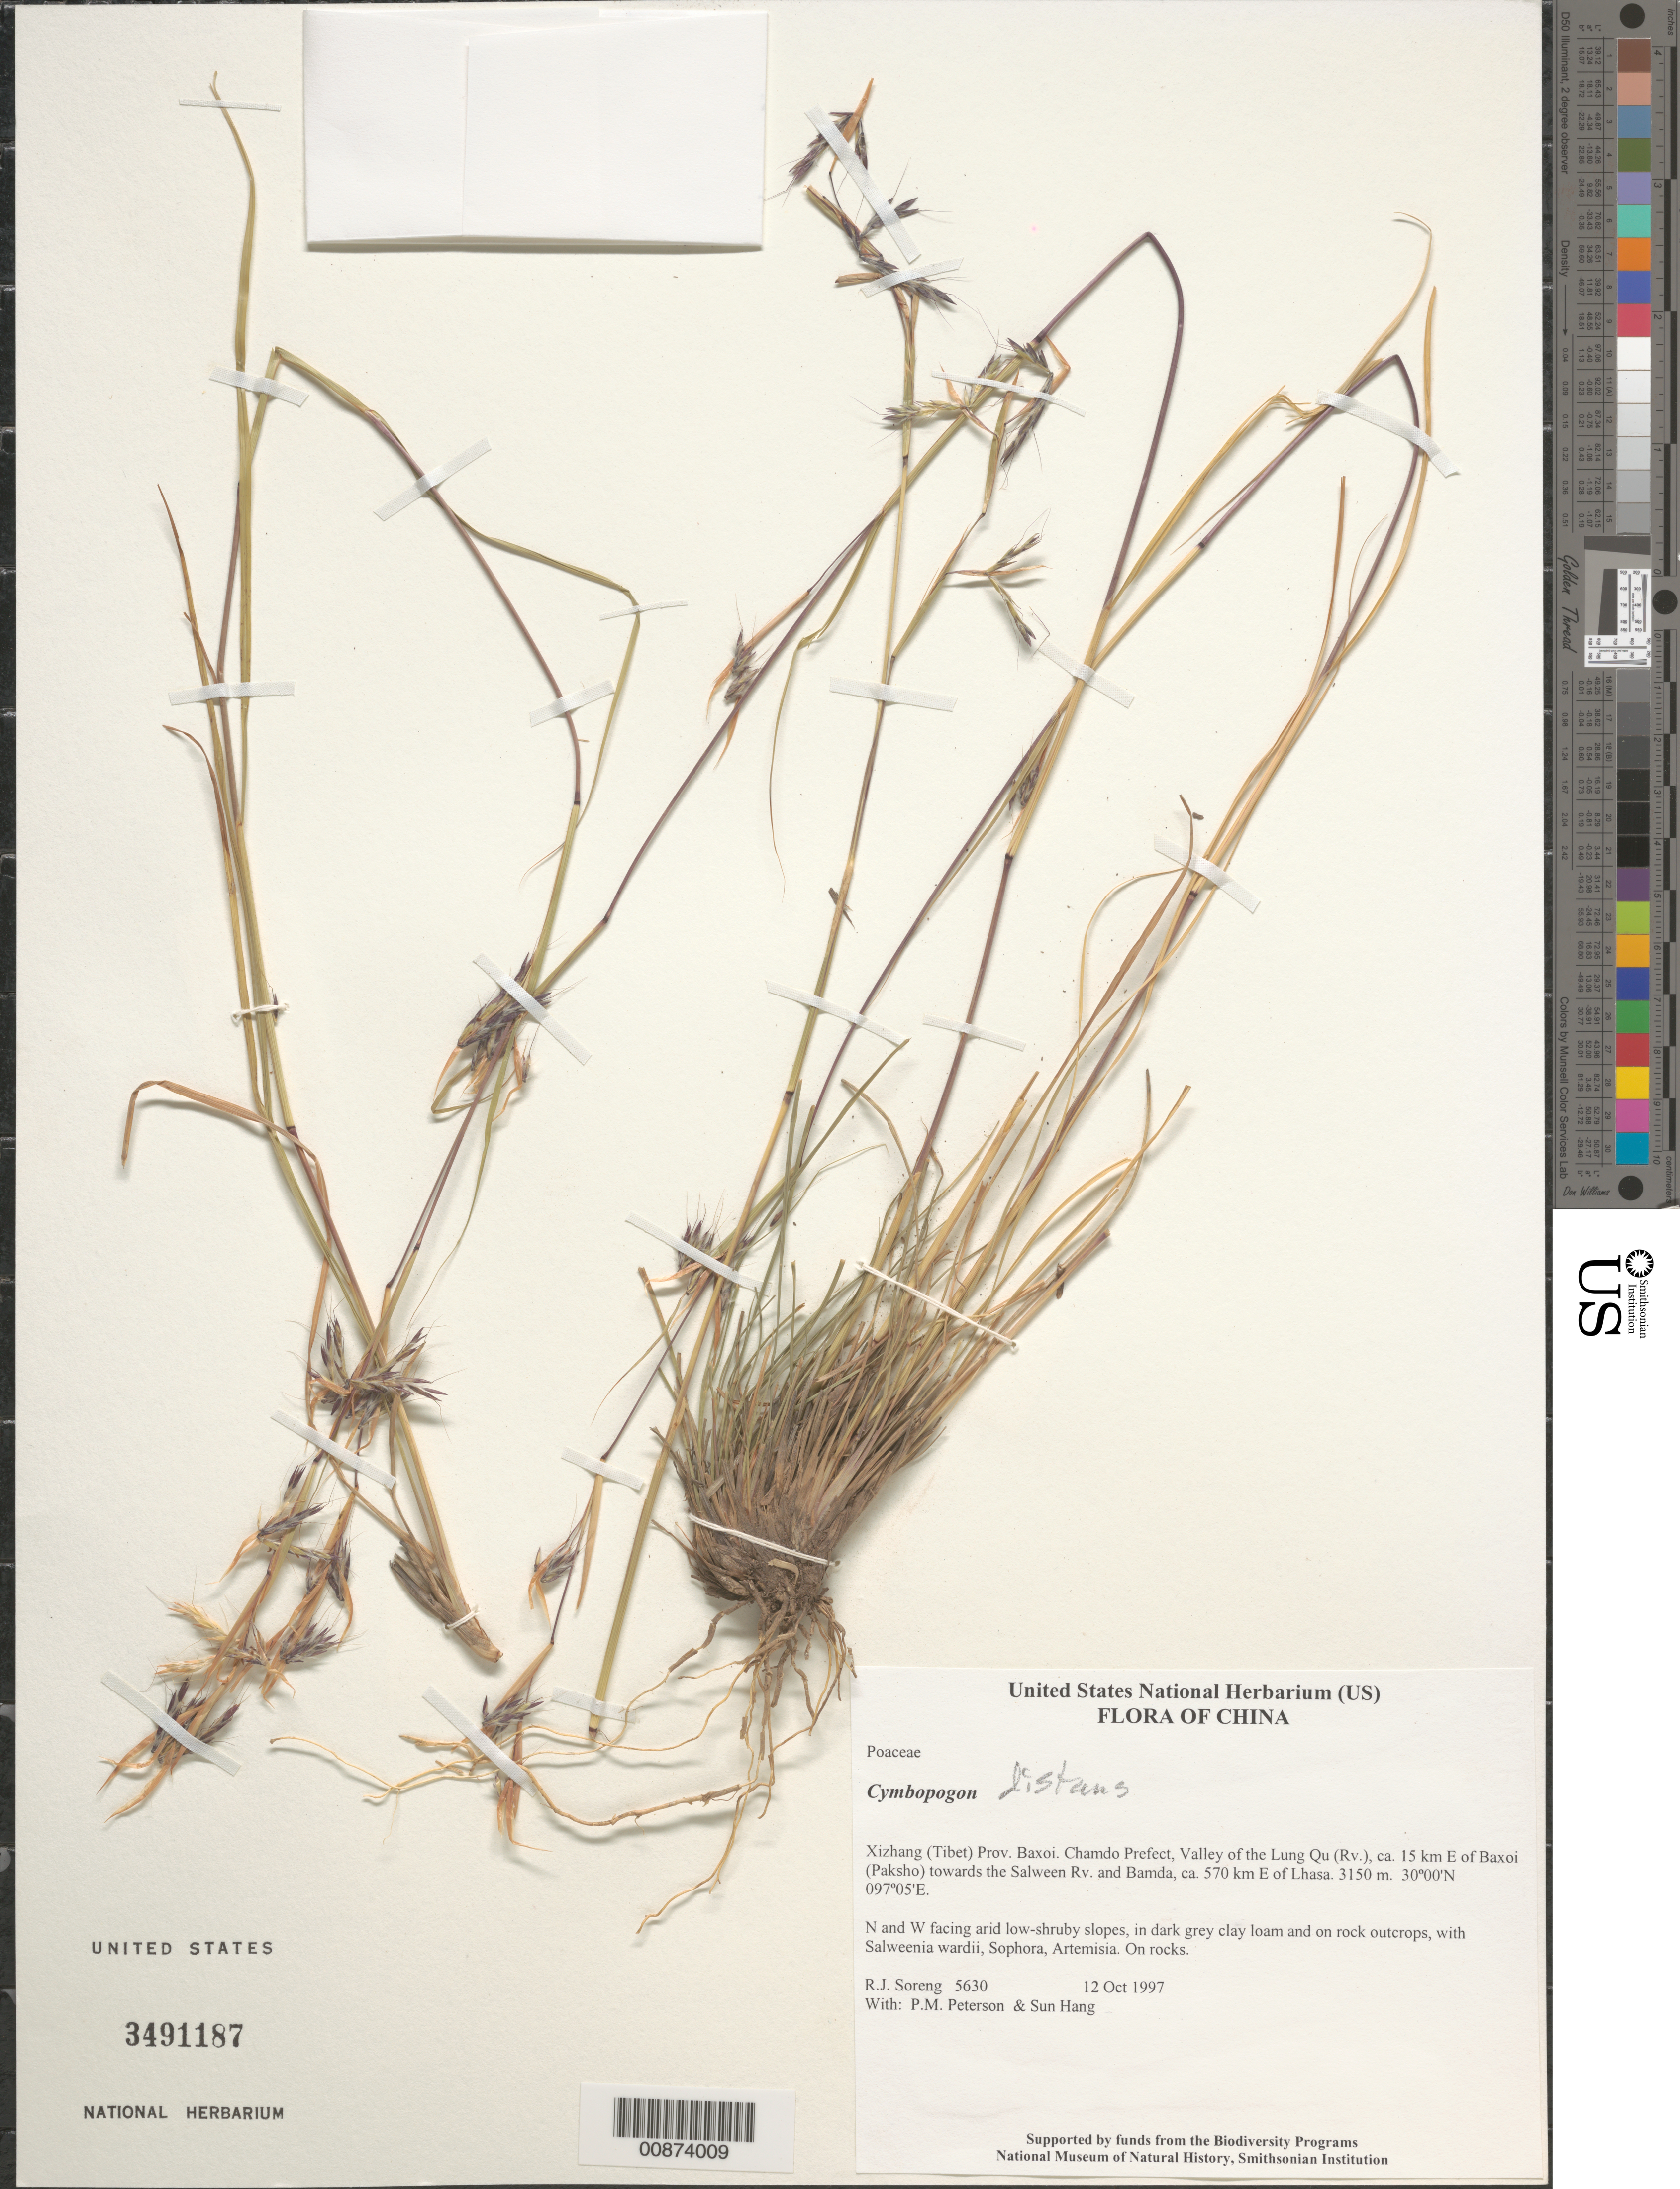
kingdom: Plantae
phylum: Tracheophyta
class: Liliopsida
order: Poales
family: Poaceae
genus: Cymbopogon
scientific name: Cymbopogon distans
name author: (Nees ex Steud.) Willd.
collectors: R. J. Soreng, P. M. Peterson & Sun Hang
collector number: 5630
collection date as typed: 12 Oct 1997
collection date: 1997-10-12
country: China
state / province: Xizang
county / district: Baxoi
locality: Chamdo Prefect, Valley of the Lung Qu (Rv.), ca. 15 km E of Baxoi (Paksho) towards the Salween Rv. and Bamda, ca. 570 km E of Lhasa.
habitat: N and W facing arid low-shruby slopes, in dark grey clay loam and on rock outcrops, with Salweenia wardii, Sophora, Artemisia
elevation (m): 3150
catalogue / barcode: US 3491187